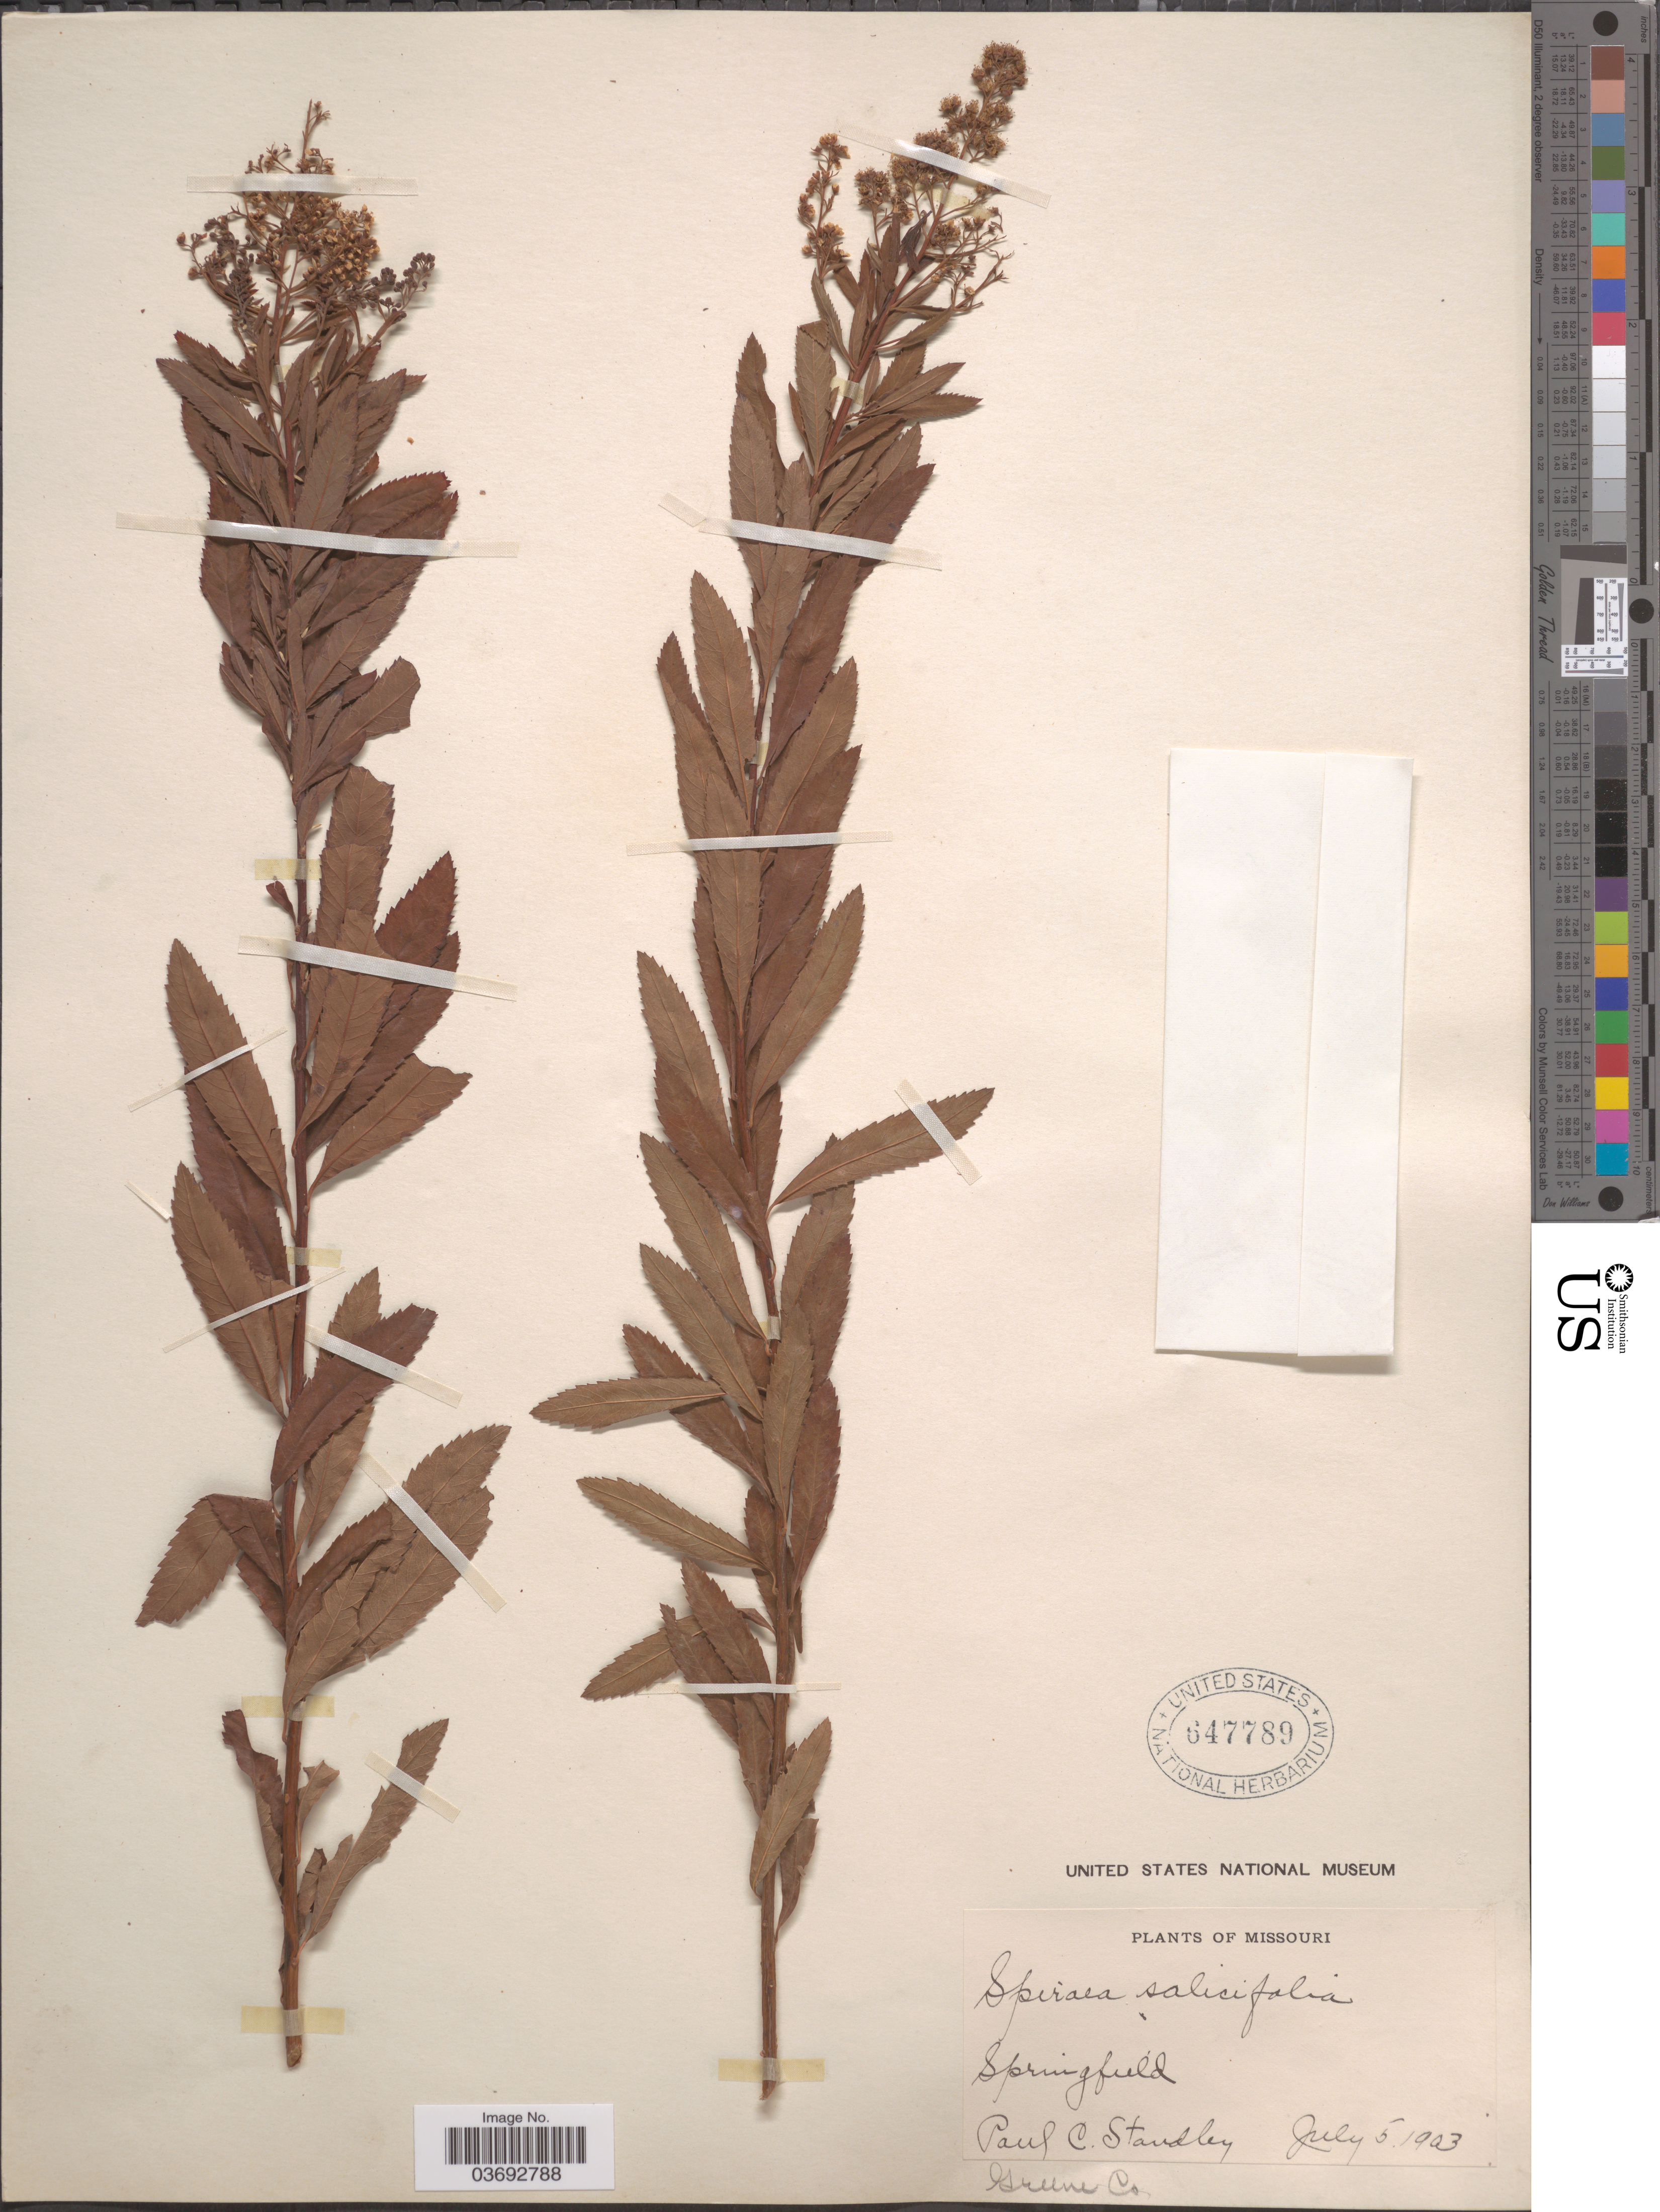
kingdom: Plantae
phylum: Tracheophyta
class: Magnoliopsida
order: Rosales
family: Rosaceae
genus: Spiraea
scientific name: Spiraea salicifolia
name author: L.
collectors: P. C. Standley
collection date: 1903-07-05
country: United States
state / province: Missouri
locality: Springfield. Greene Co.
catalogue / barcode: US 647789